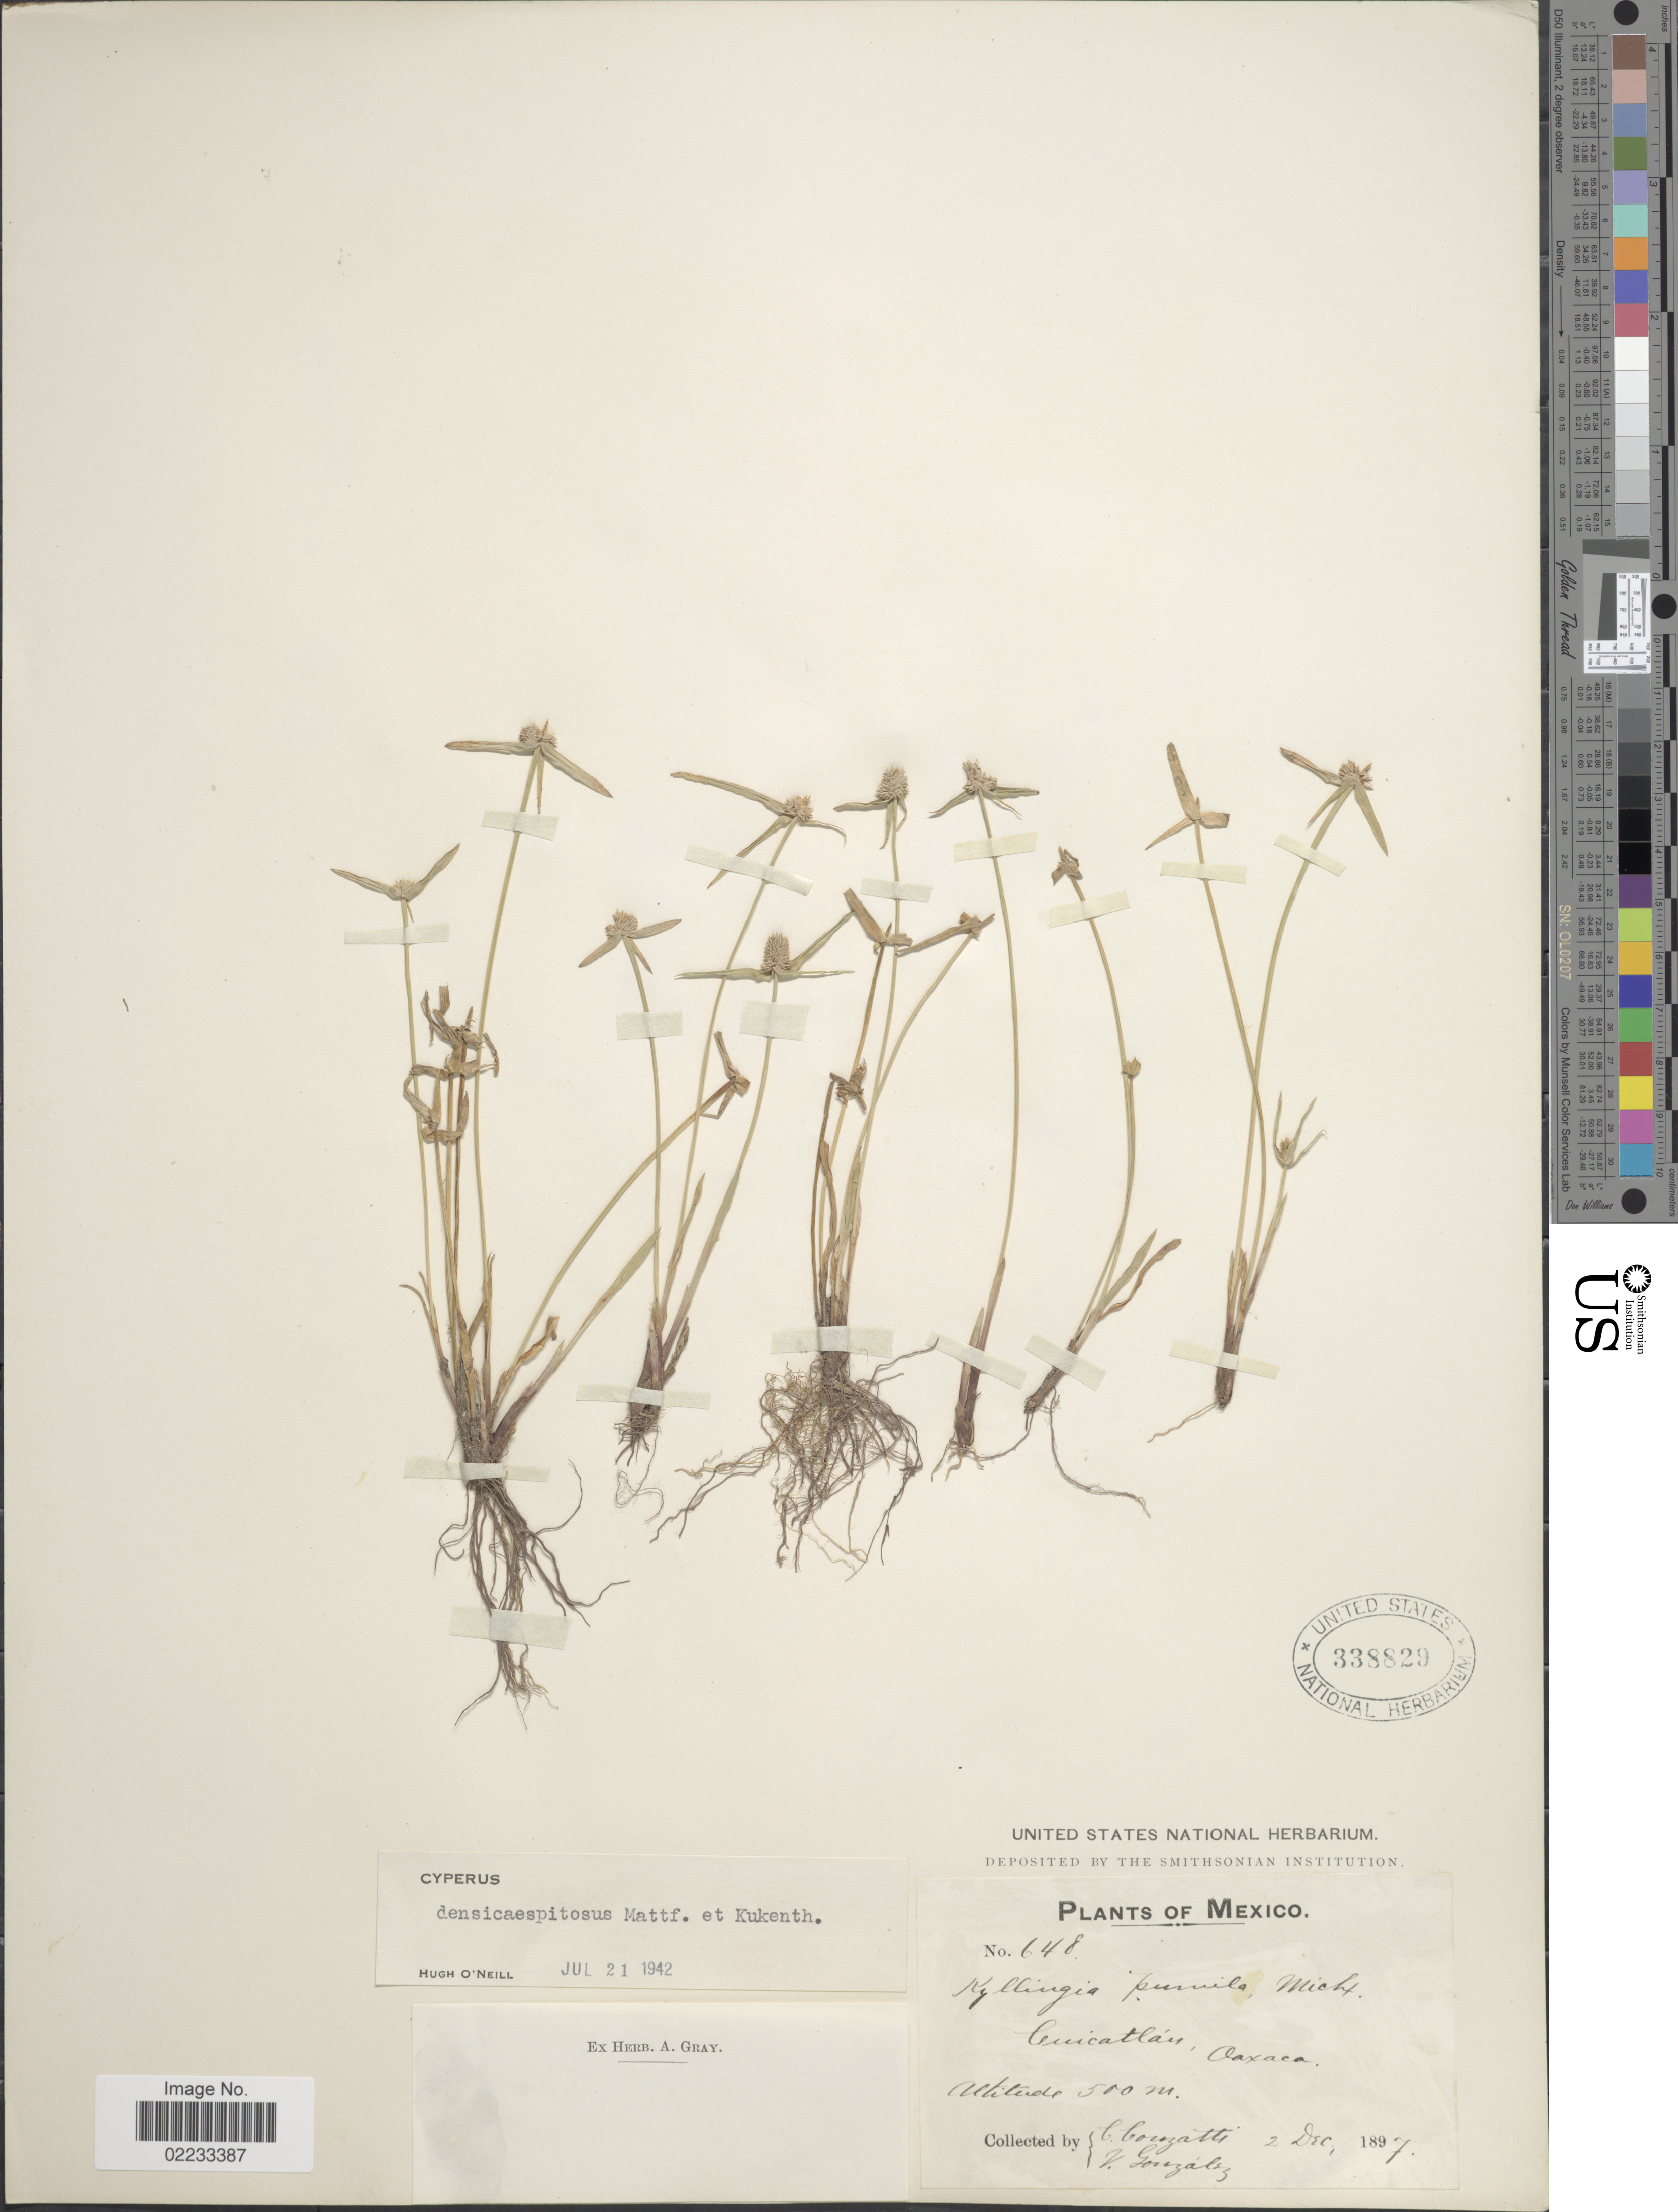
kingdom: Plantae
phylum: Tracheophyta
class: Liliopsida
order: Poales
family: Cyperaceae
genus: Cyperus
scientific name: Cyperus hortensis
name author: (Salzm. ex Steud.) Dorr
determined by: Strong, Mark T., (BOT), Smithsonian Institution - National Museum of Natural History (UNITED STATES)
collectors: C. Couzatti & V. González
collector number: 648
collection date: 1897-12-02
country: Mexico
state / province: Oaxaca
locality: Cuicatlan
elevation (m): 500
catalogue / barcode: US 338829